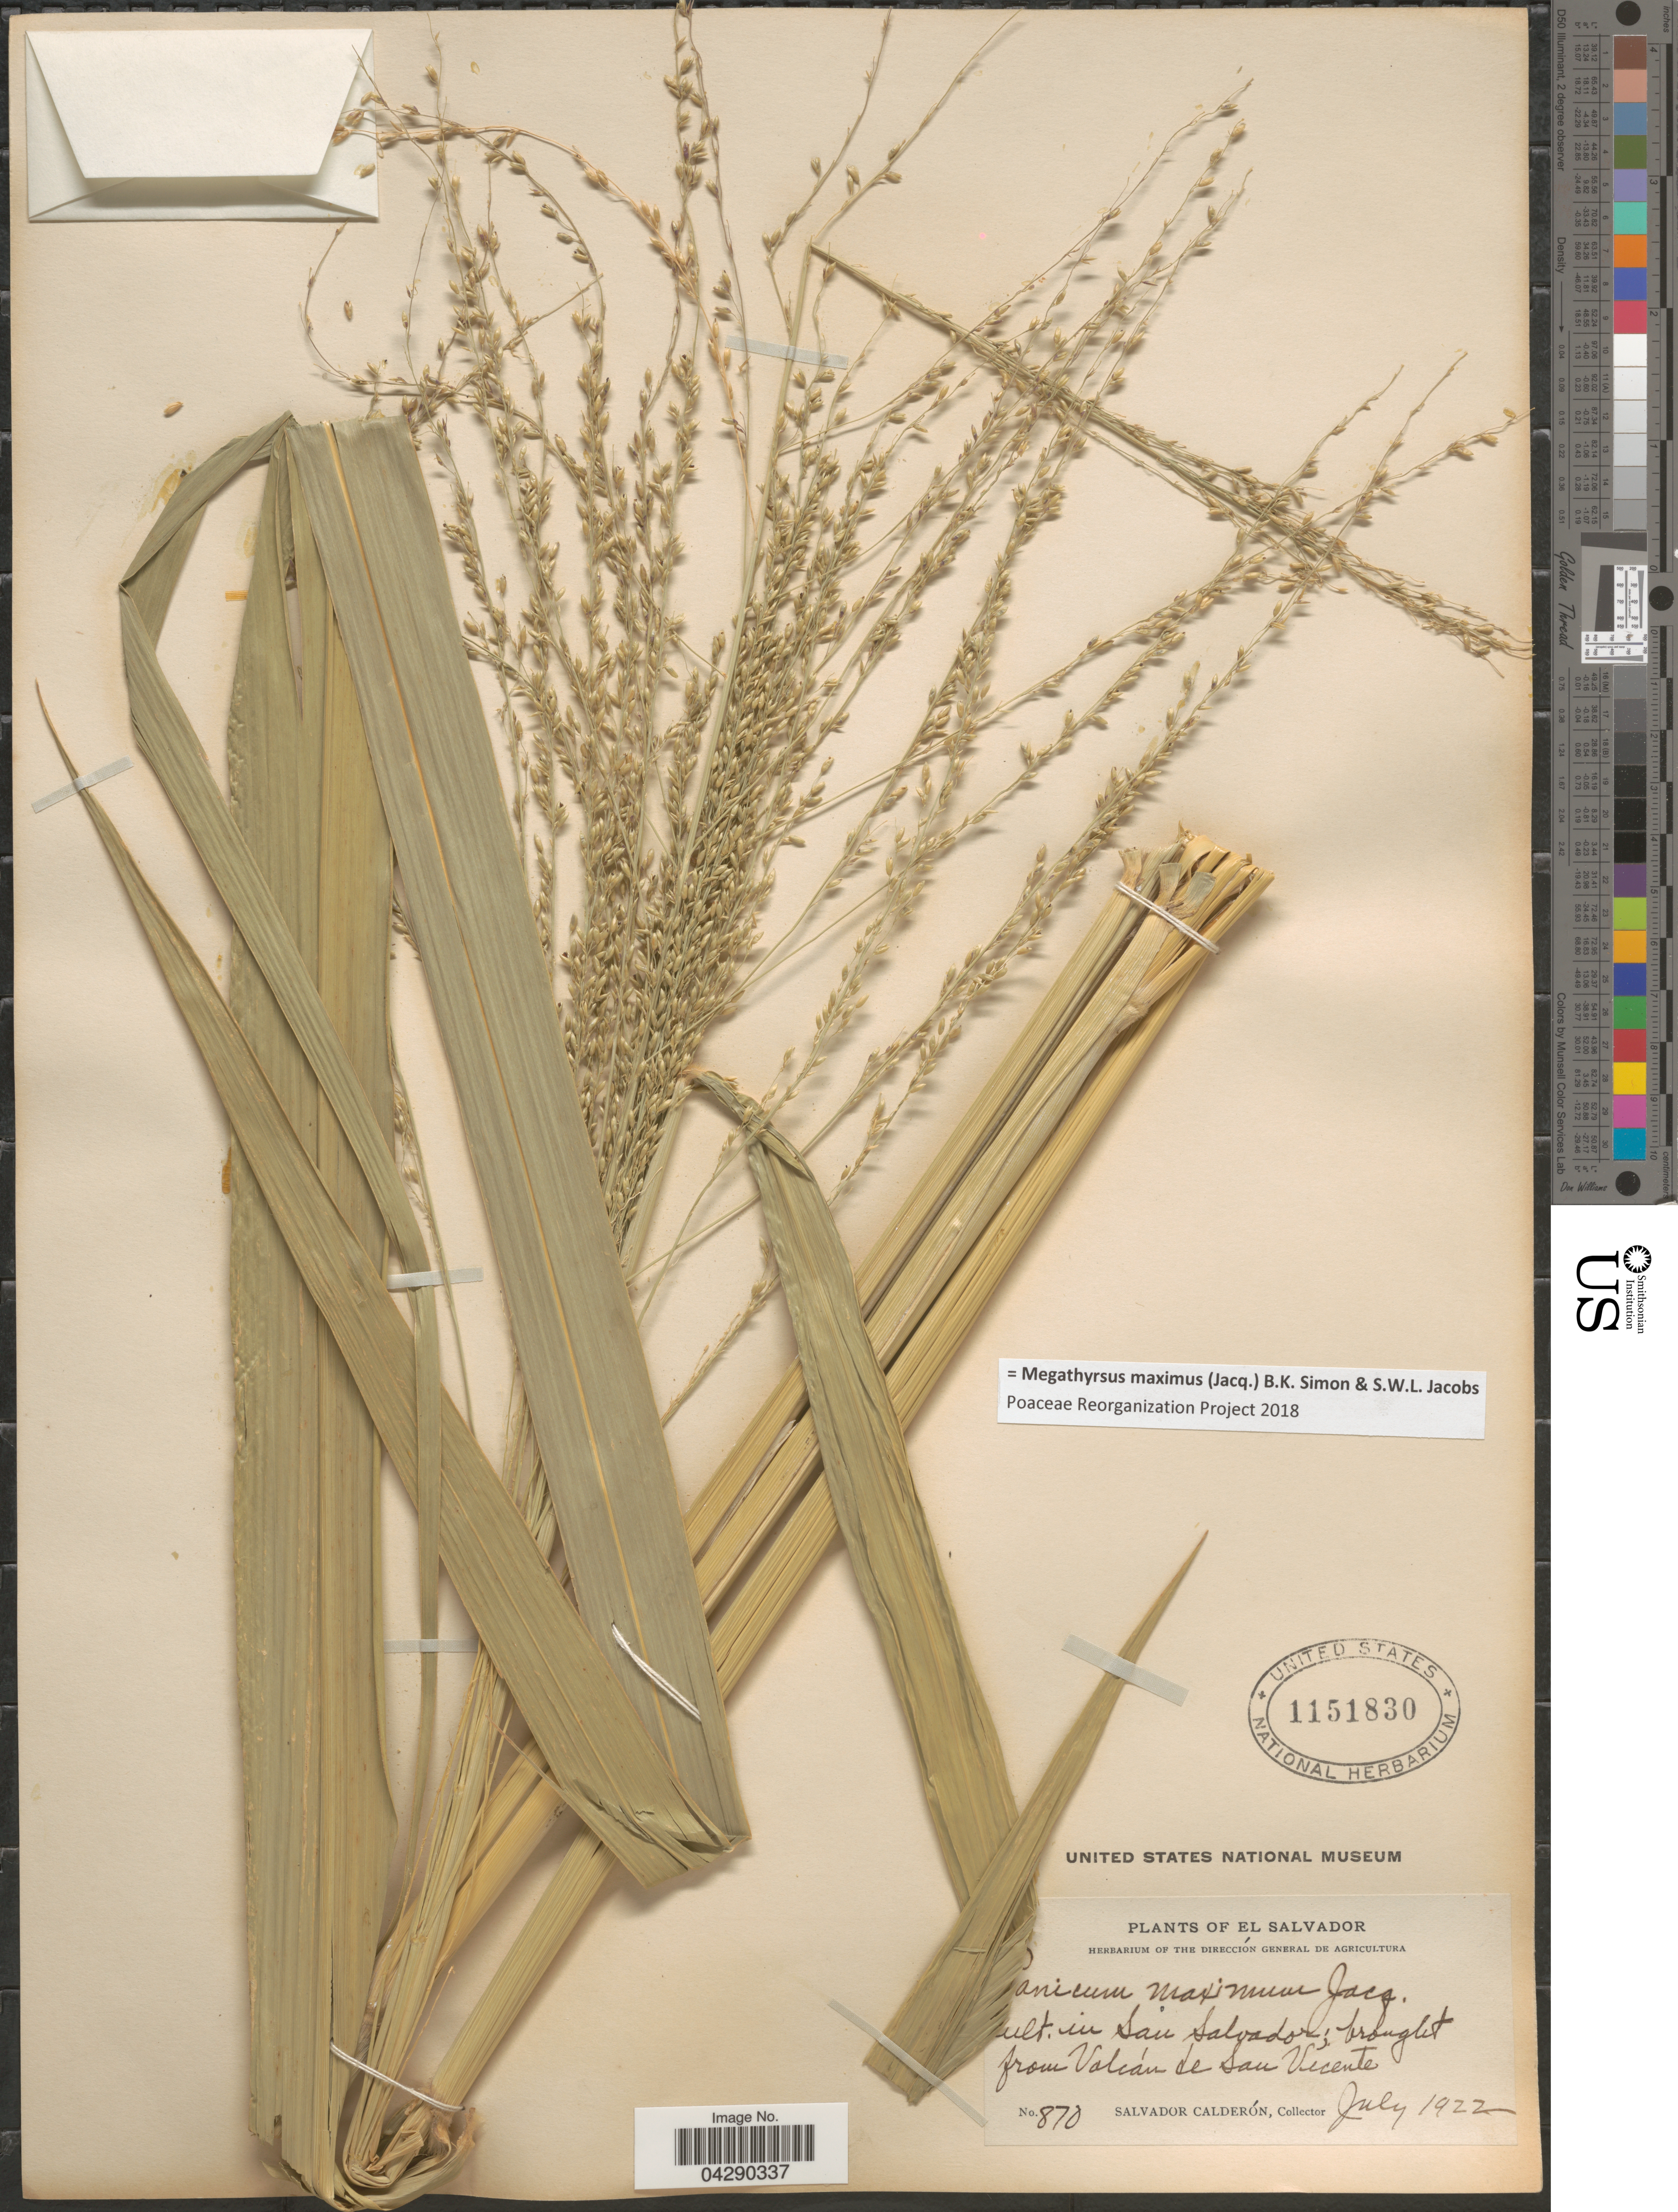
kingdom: Plantae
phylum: Tracheophyta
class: Liliopsida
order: Poales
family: Poaceae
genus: Megathyrsus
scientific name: Megathyrsus maximus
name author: (Jacq.) B.K. Simon & S.W.L. Jacobs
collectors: S. Calderón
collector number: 870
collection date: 1922-07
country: El Salvador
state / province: San Salvador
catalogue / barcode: US 1151830